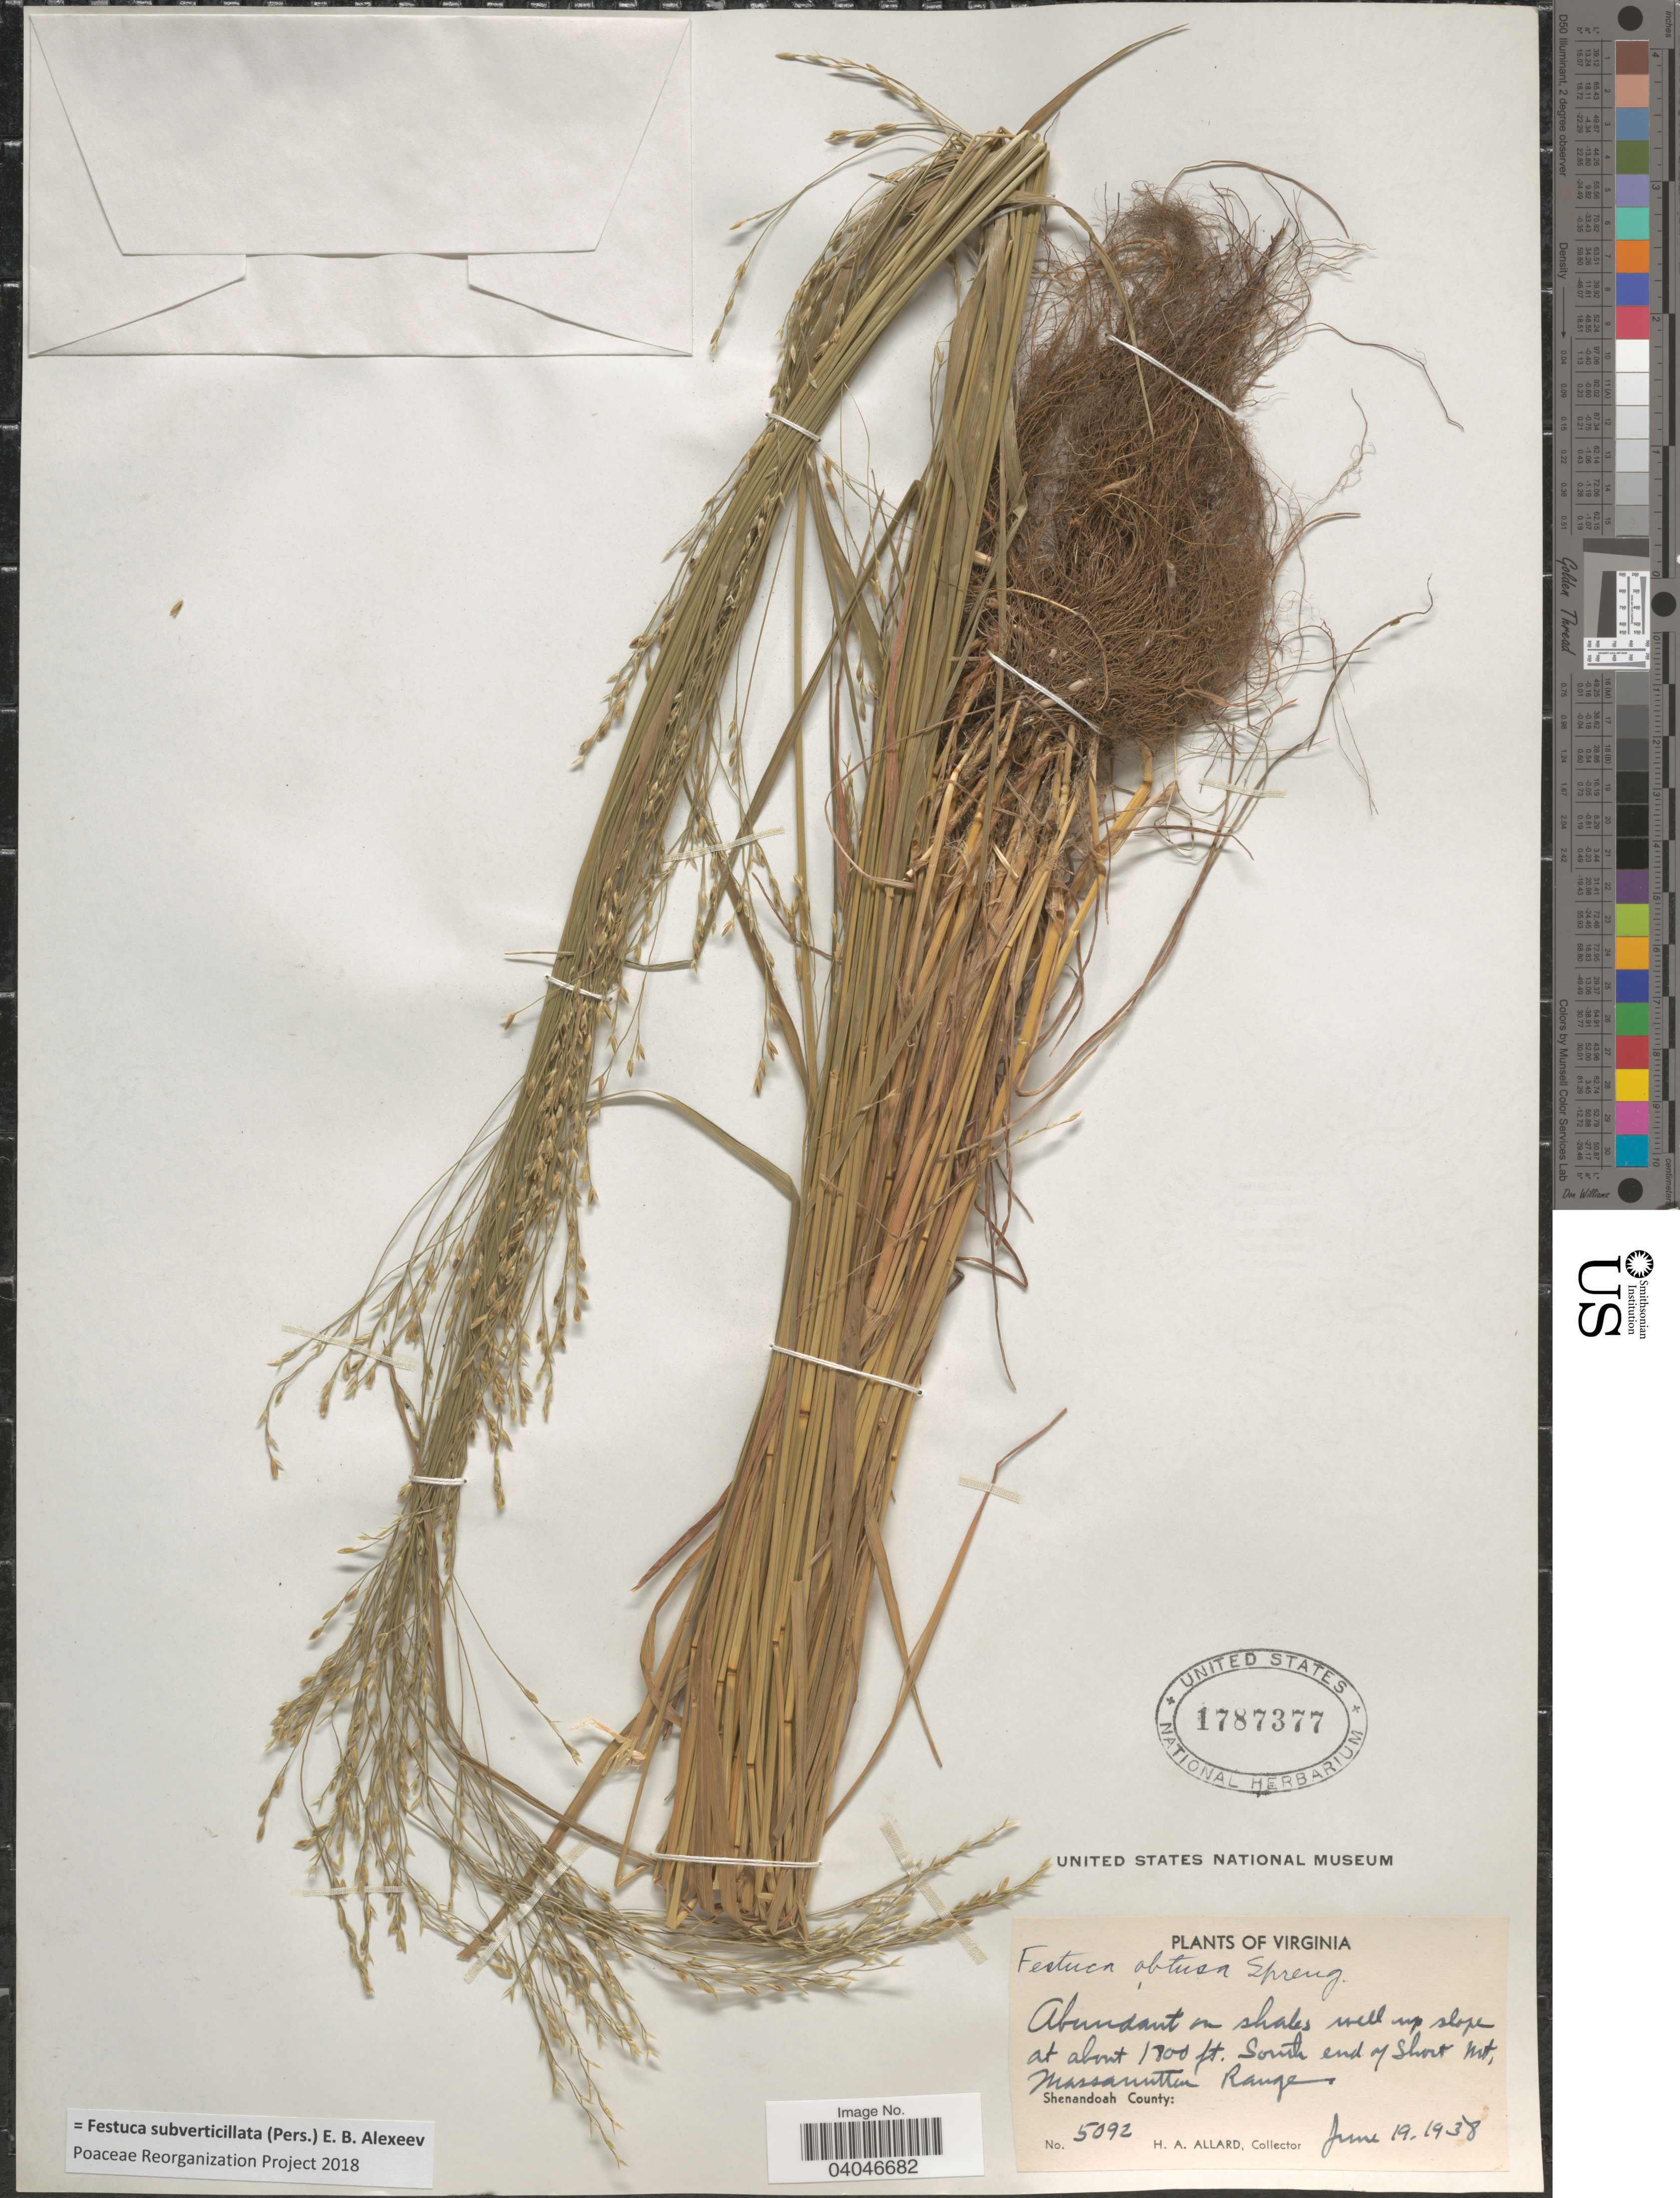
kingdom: Plantae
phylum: Tracheophyta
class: Liliopsida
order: Poales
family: Poaceae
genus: Festuca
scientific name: Festuca subverticillata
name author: (Pers.) E.B. Alexeev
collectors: H. A. Allard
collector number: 5092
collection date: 1938-06-19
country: United States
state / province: Virginia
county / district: Shenandoah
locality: South end of Short Mt. Massanutten Range. Shenandoah County.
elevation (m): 549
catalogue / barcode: US 1787377